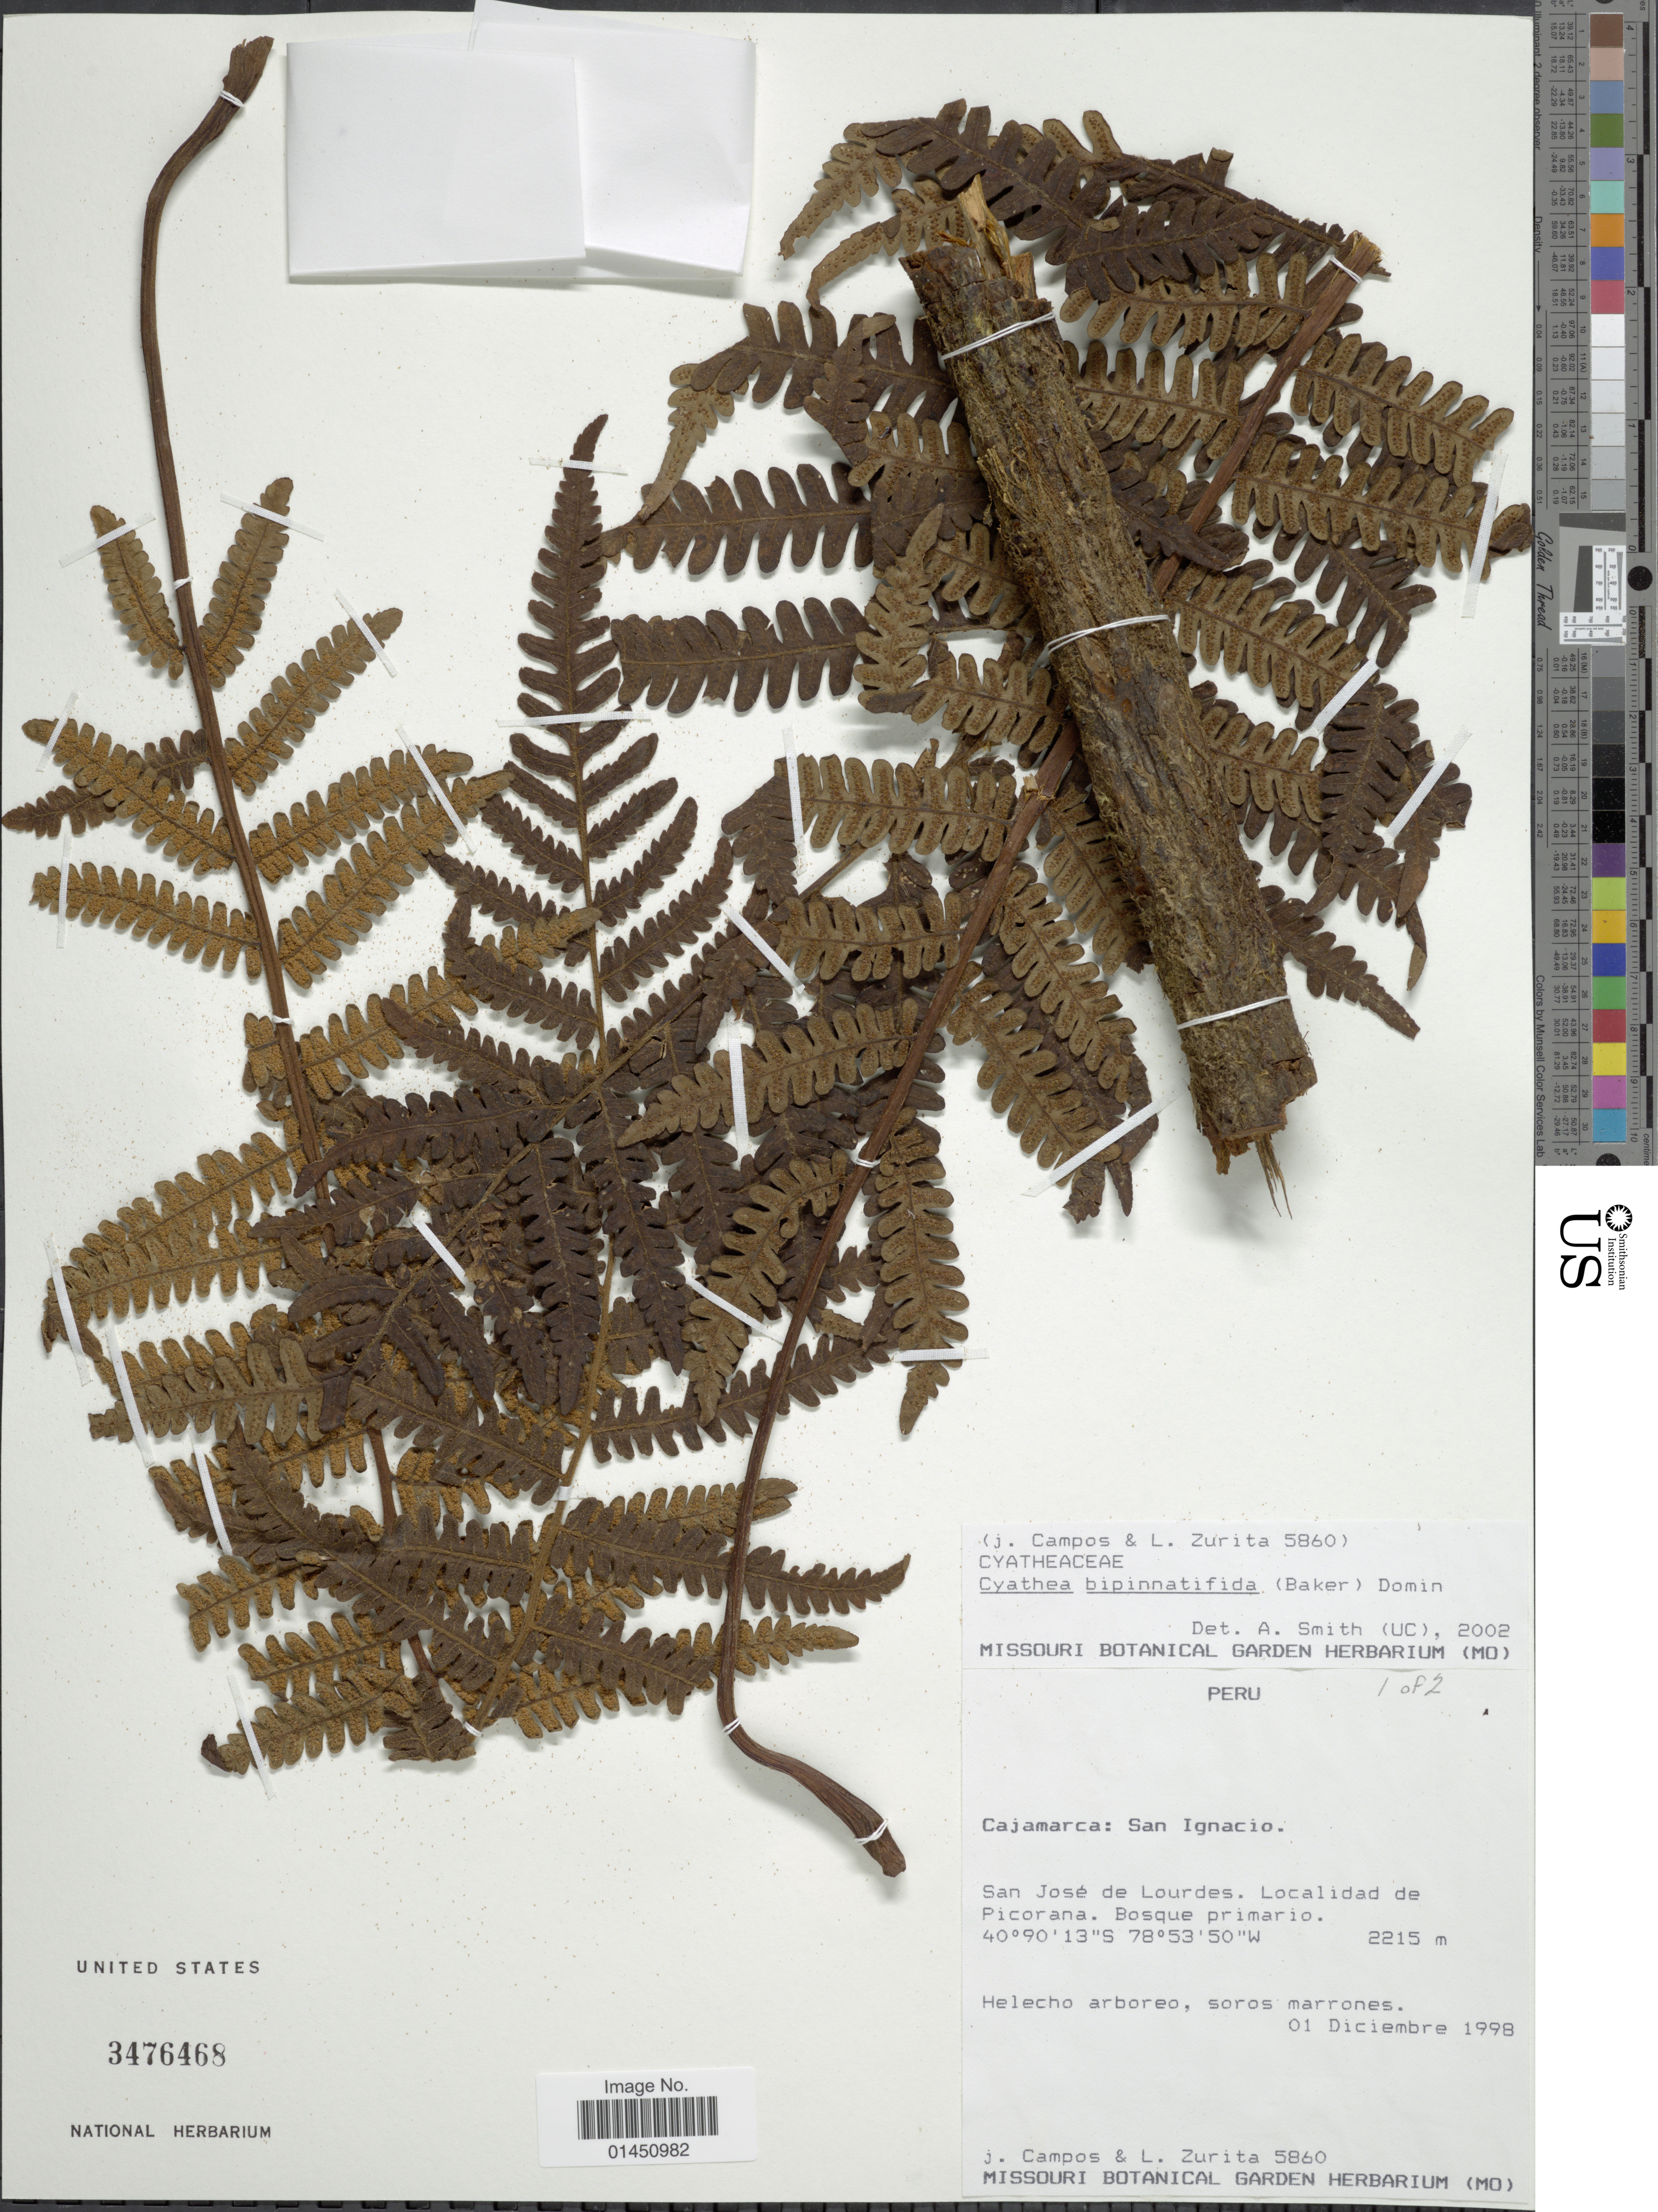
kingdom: Plantae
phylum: Tracheophyta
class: Polypodiopsida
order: Cyatheales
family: Cyatheaceae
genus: Cyathea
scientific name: Cyathea bipinnatifida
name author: (Baker) Domin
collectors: J. Campos & L. Zurita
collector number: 5860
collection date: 1998-12-01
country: Peru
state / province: Cajamarca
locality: San Ignacio. San Jose de Lourdes. Localidad de Picorana. Bosque primario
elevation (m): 2215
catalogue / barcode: US 3476468